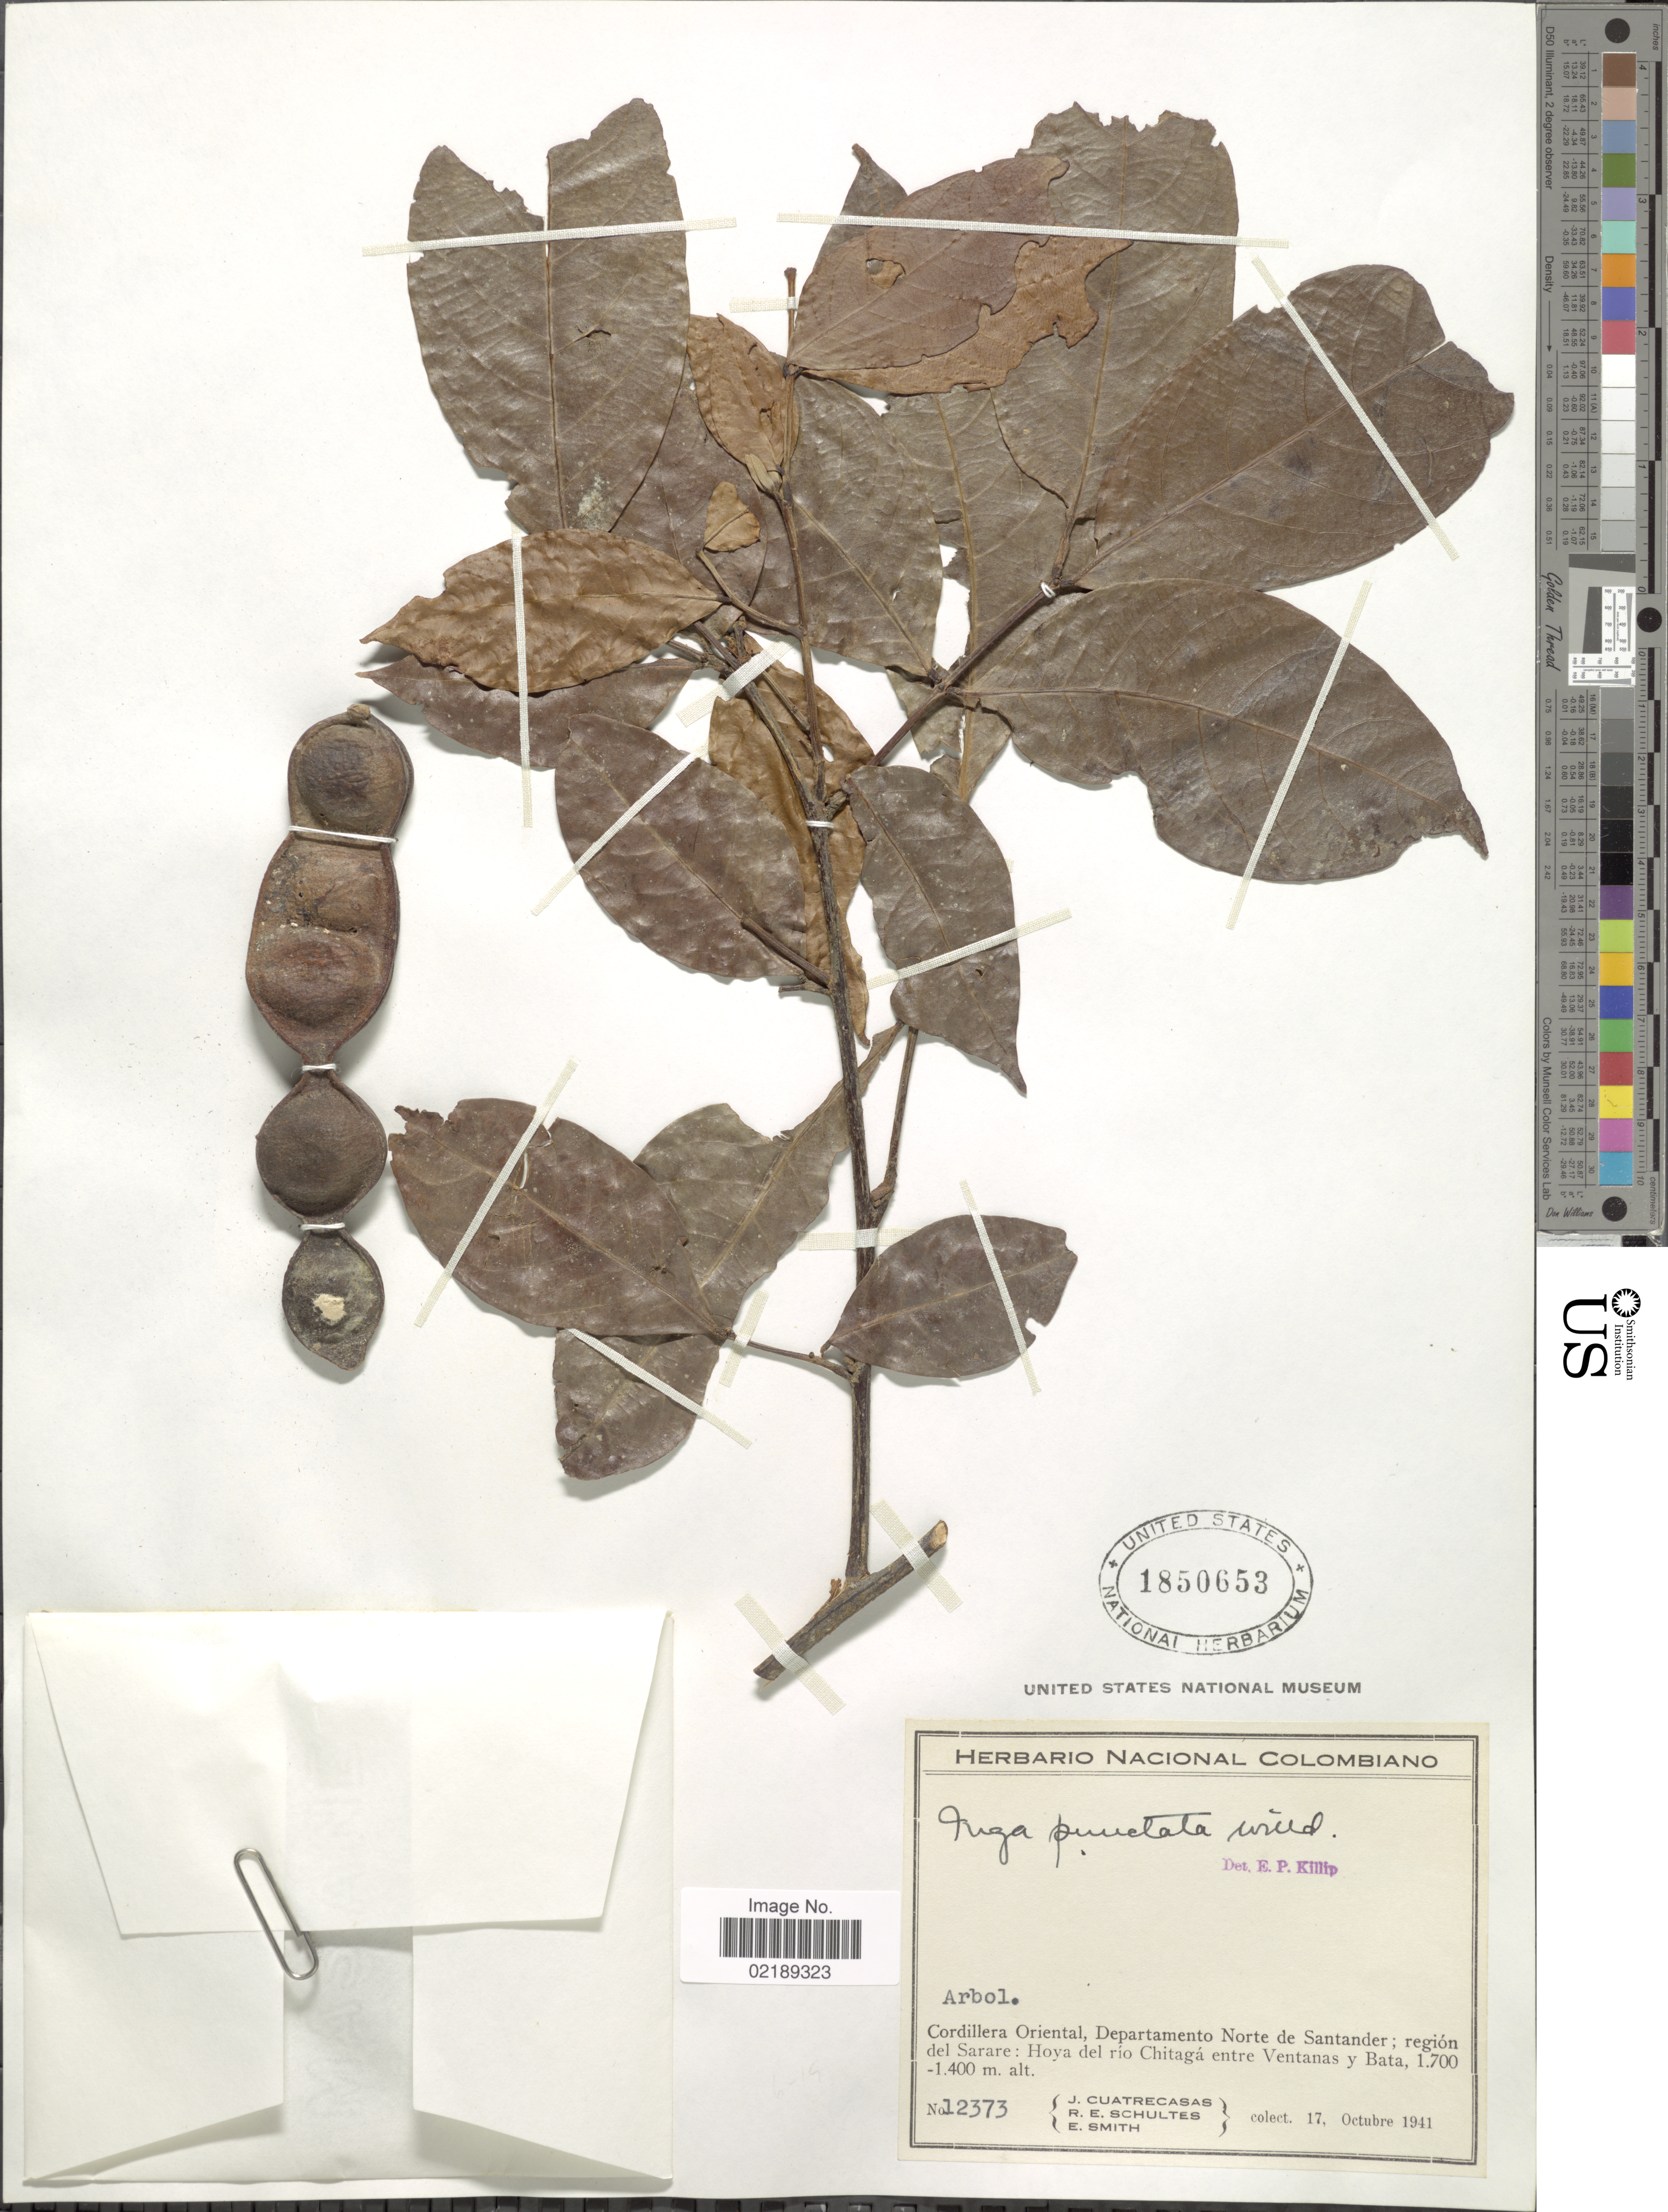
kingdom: Plantae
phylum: Tracheophyta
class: Magnoliopsida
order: Fabales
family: Fabaceae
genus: Inga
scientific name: Inga punctata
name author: Willd.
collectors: J. Cuatrecasas, R. E. Schultes & E. Smith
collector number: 12373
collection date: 1941-10-17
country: Colombia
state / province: Norte de Santander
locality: Cordillera Oriental; region del Sarare: Hoya del rio Chitaga entre Ventanas y Bata.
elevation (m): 1400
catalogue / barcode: US 1850653